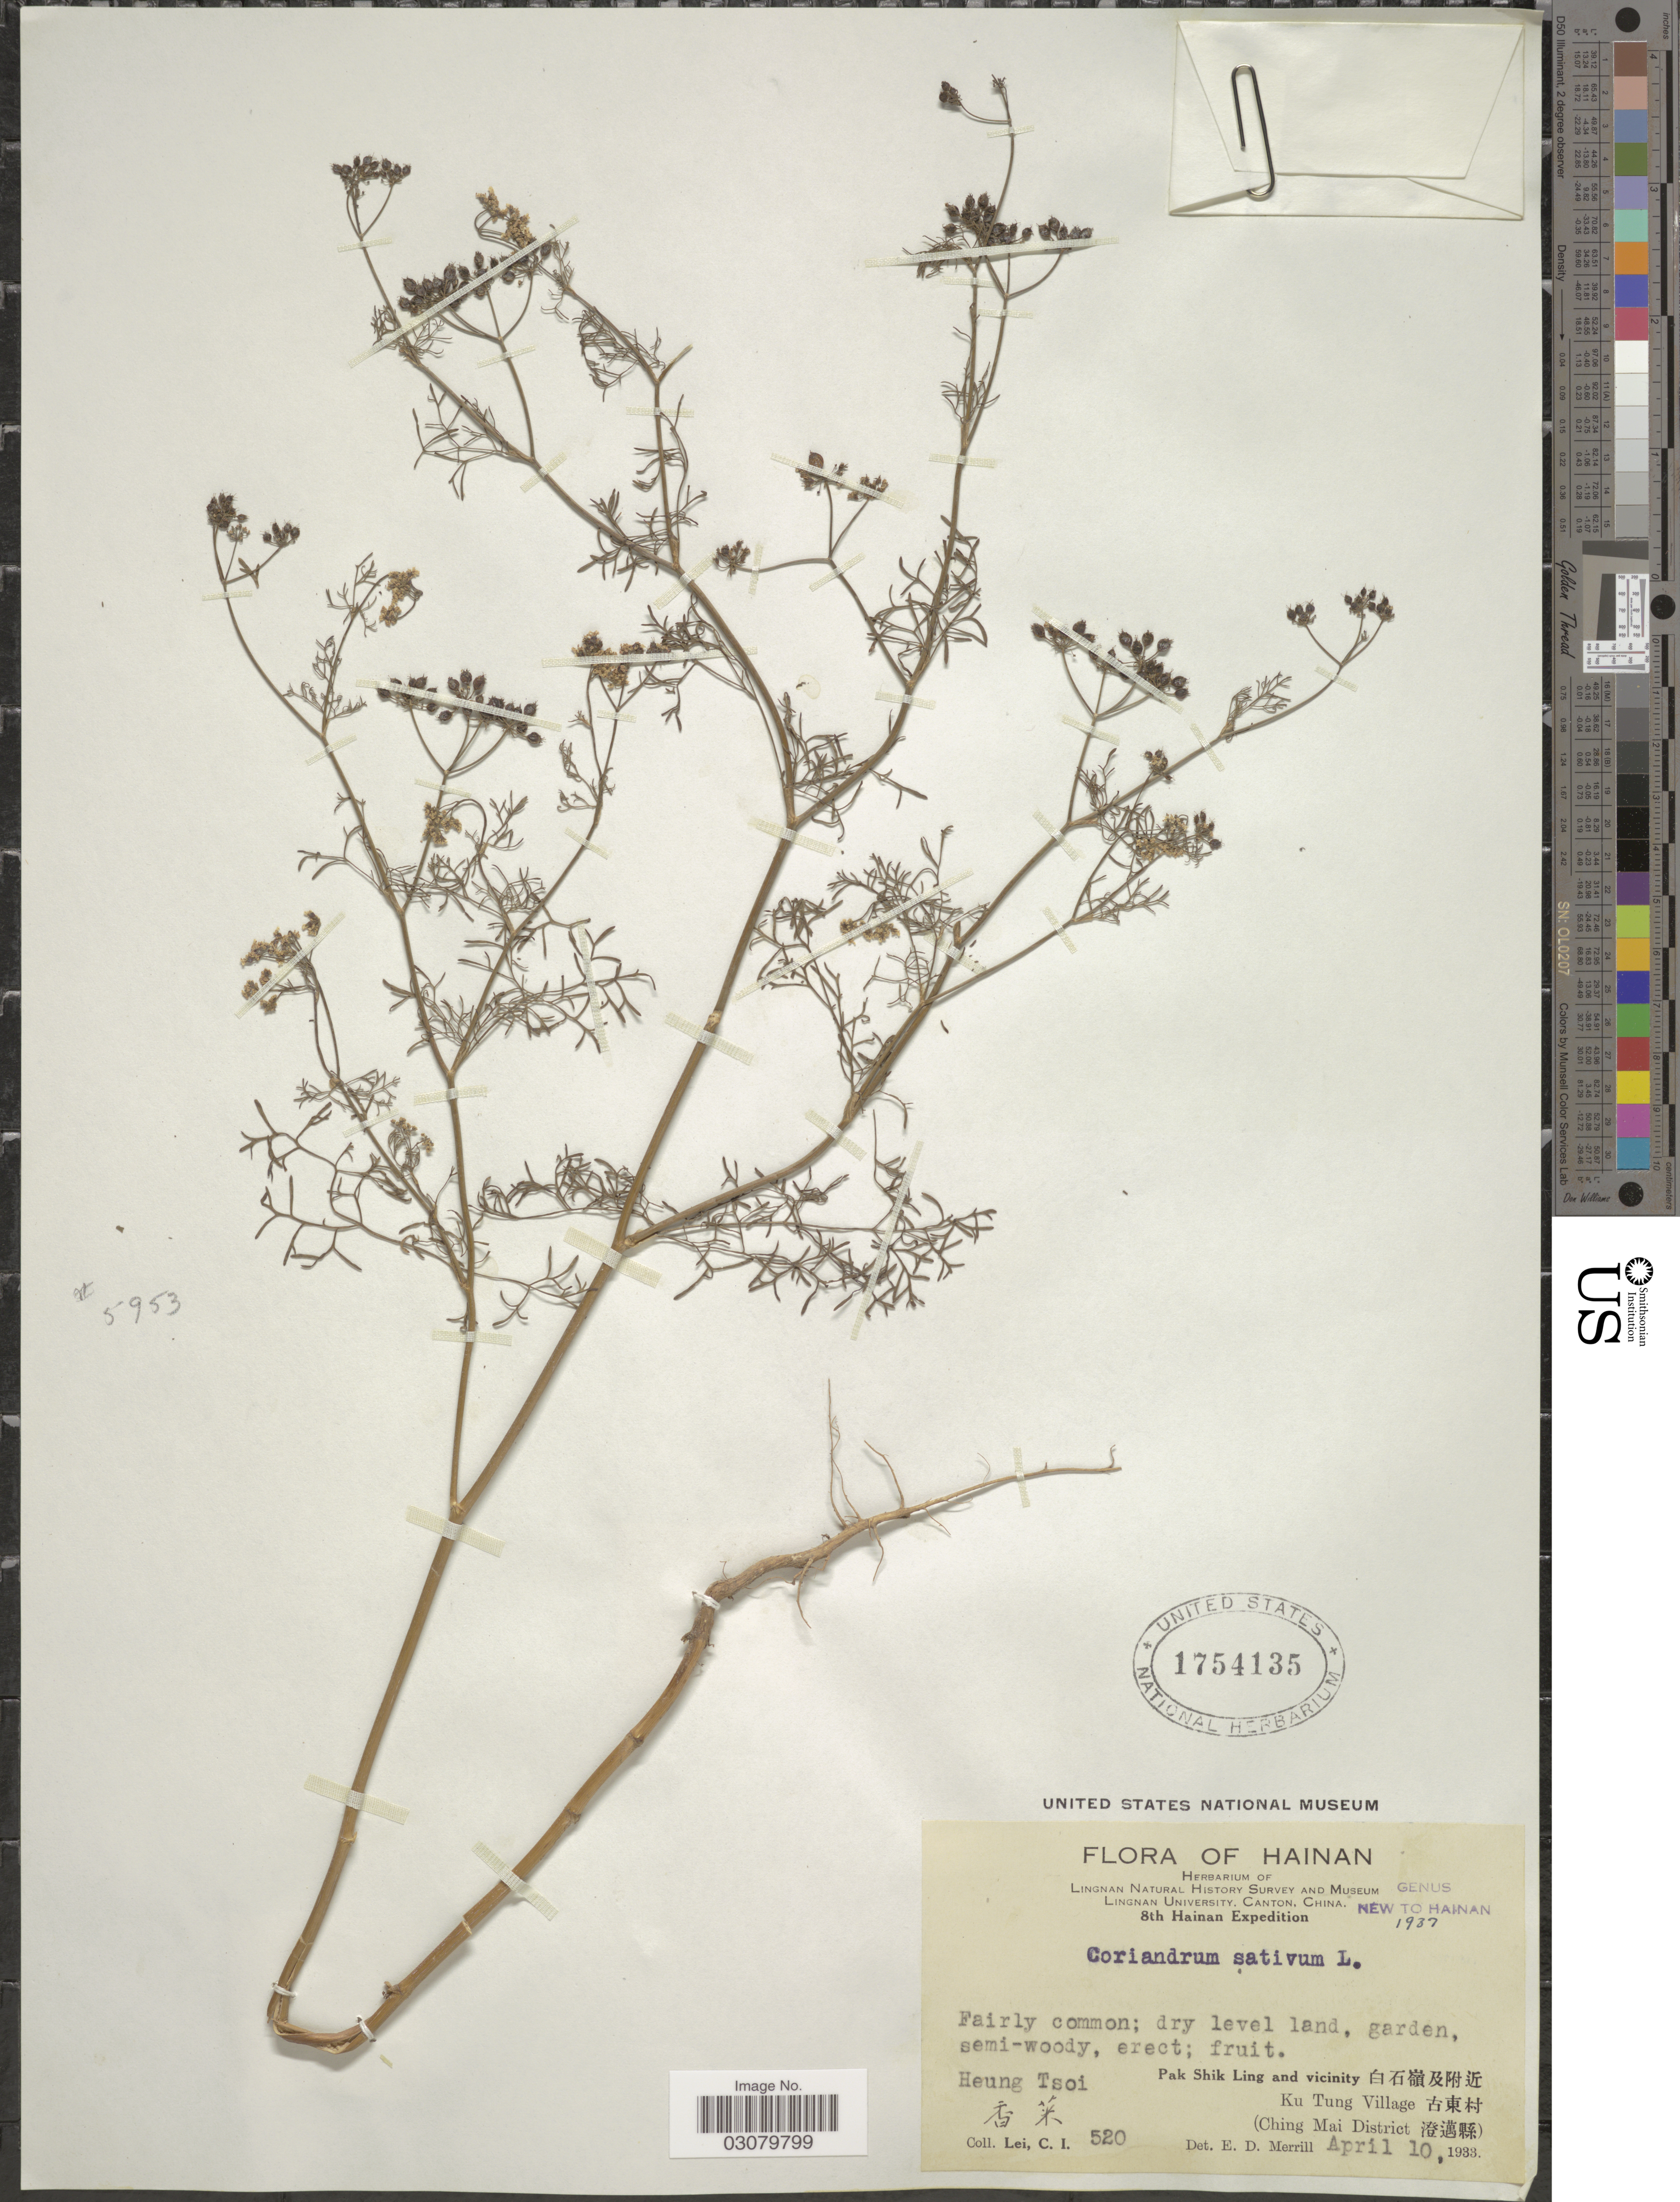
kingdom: Plantae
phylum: Tracheophyta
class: Magnoliopsida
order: Apiales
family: Apiaceae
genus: Coriandrum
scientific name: Coriandrum sativum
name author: L.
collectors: C. I. Lei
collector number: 520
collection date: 1933-04-10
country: China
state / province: Hainan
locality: Pak Shik Ling and vicinity, Hueng Tsoi, Ku Tung Village (Ching Mai District).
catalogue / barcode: US 1754135